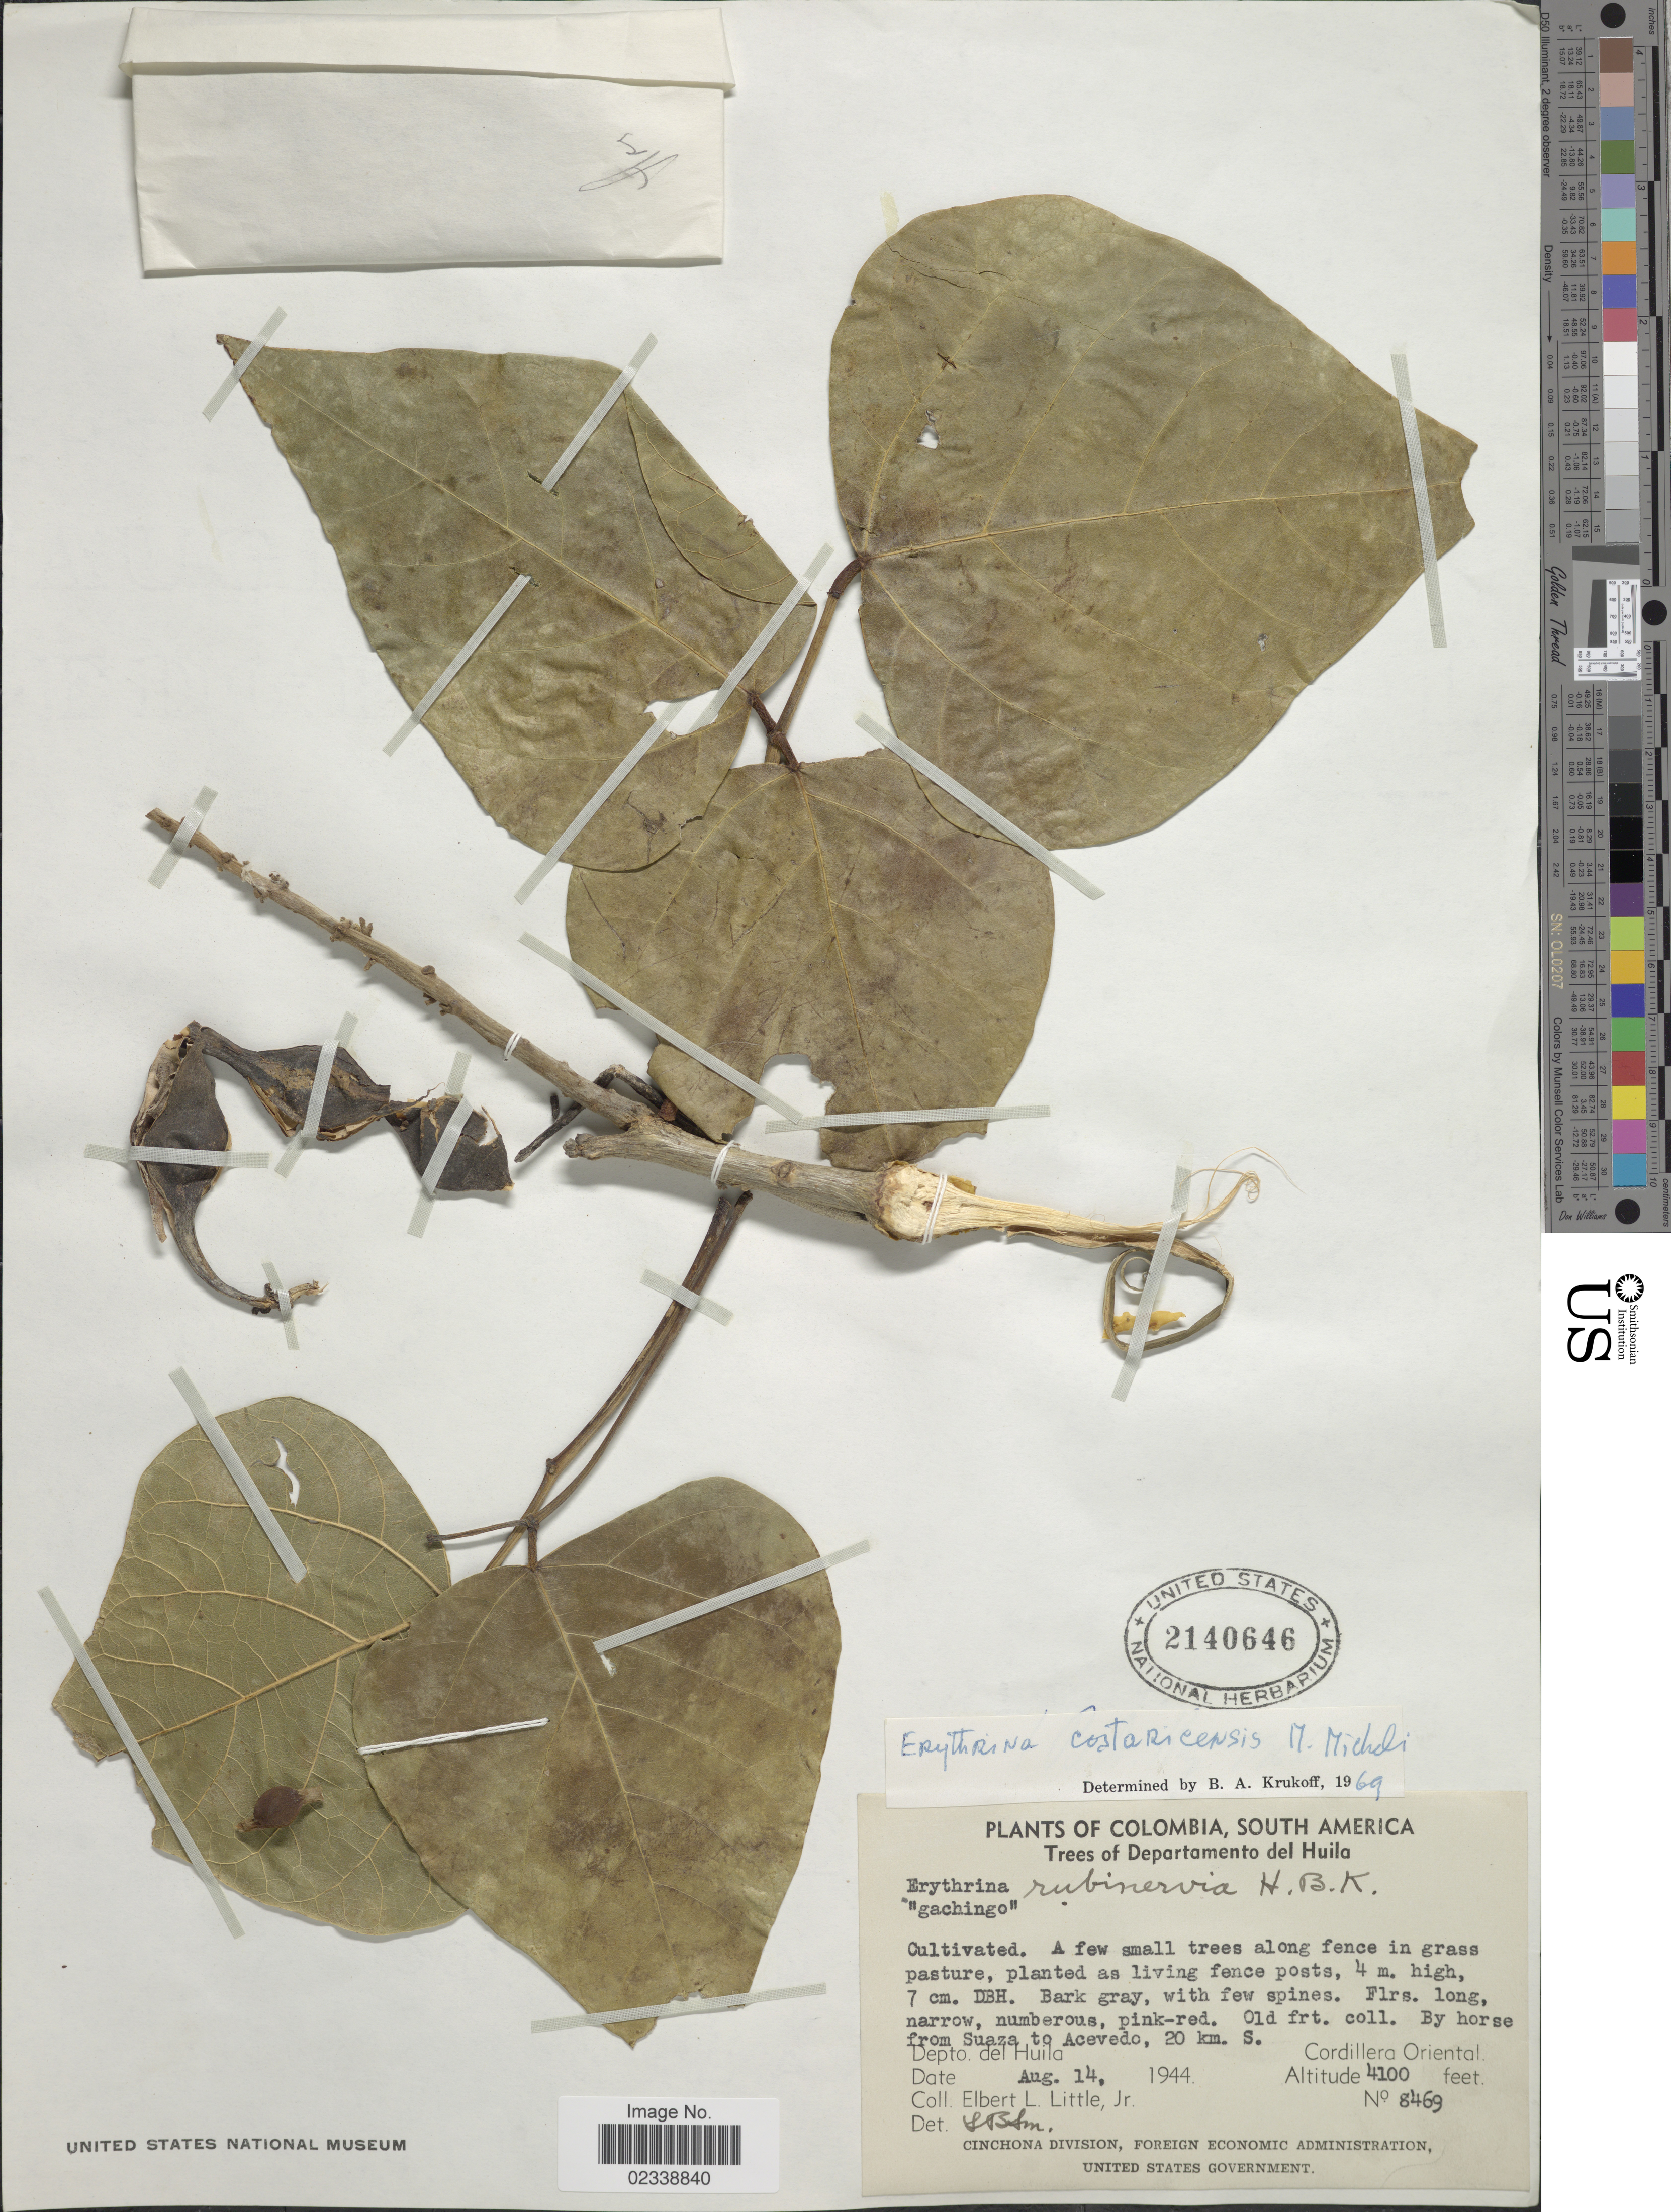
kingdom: Plantae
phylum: Tracheophyta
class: Magnoliopsida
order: Fabales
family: Fabaceae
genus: Erythrina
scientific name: Erythrina costaricensis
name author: Micheli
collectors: E. L. Little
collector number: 8469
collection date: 1944-08-14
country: Colombia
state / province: Huila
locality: Horse from Suaza to Acevedo, 20 km S., Cordillera Oriental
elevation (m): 1250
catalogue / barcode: US 2140646